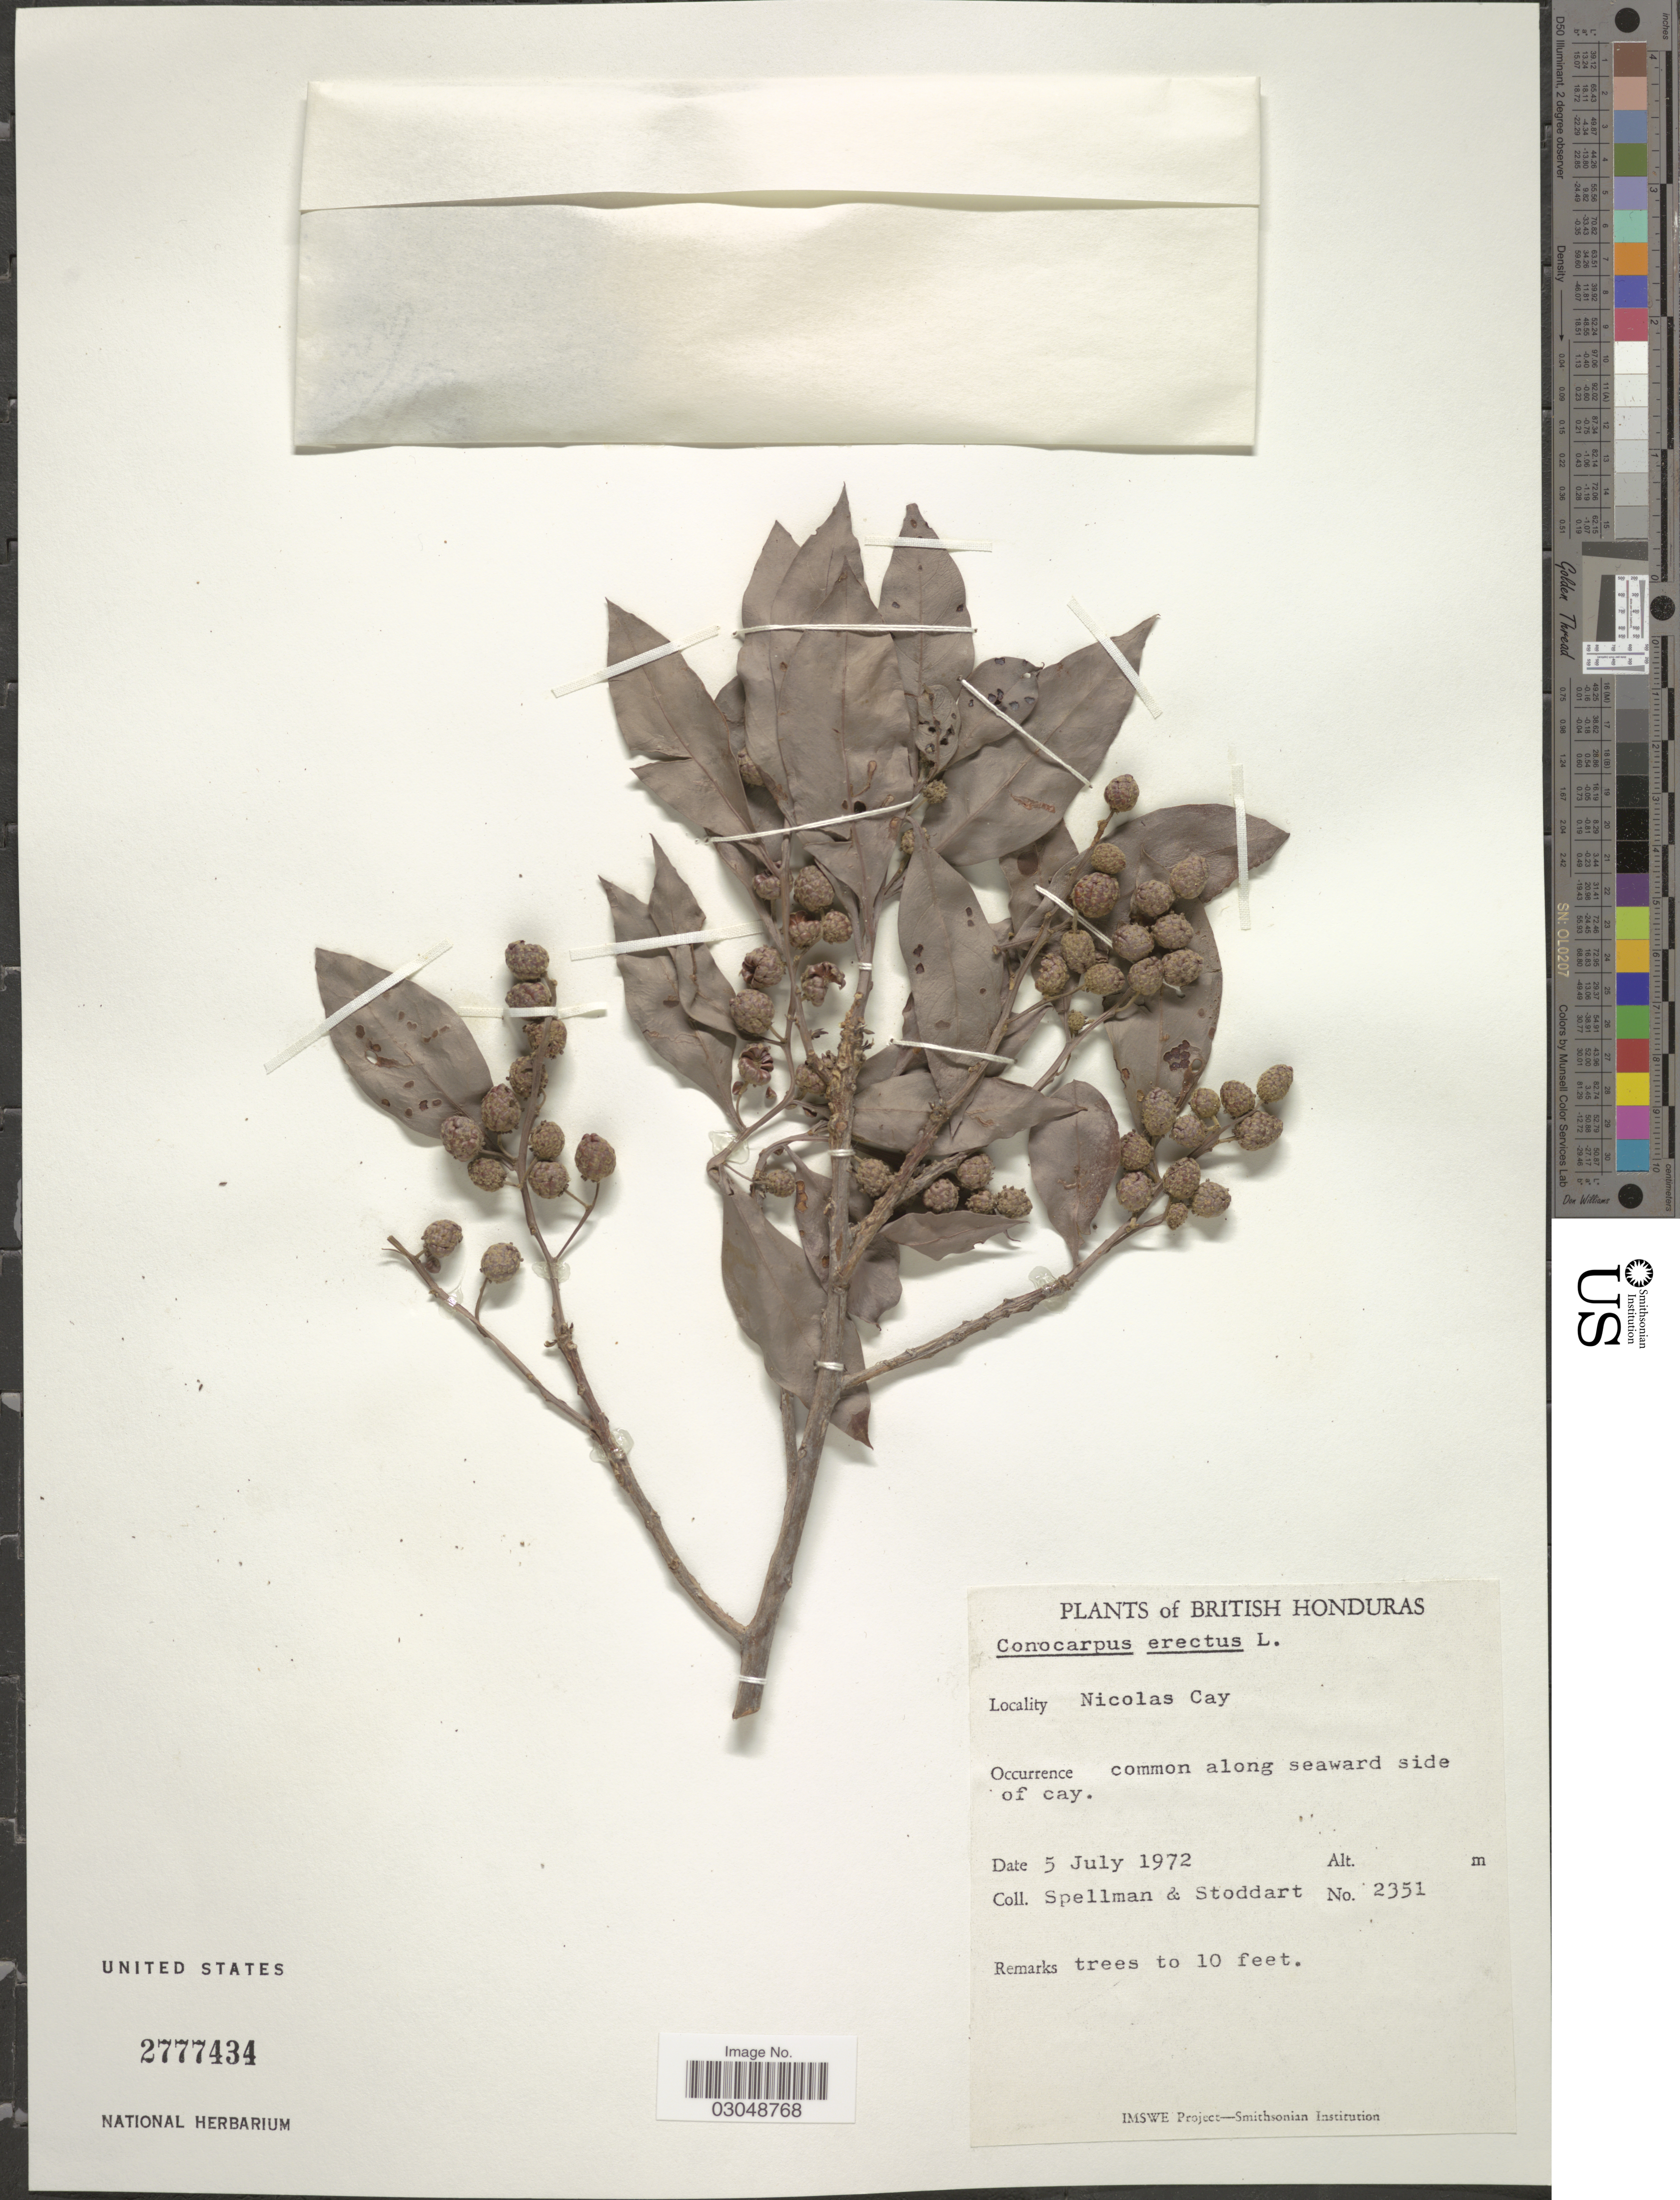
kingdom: Plantae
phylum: Tracheophyta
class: Magnoliopsida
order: Myrtales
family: Combretaceae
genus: Conocarpus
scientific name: Conocarpus erectus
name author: L.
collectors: Spellman, -- & -. Stoddart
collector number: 2351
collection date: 1972-07-05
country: Belize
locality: British Honduras. Nicolas Cay. Common along seaward side of cay.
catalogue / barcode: US 2777434